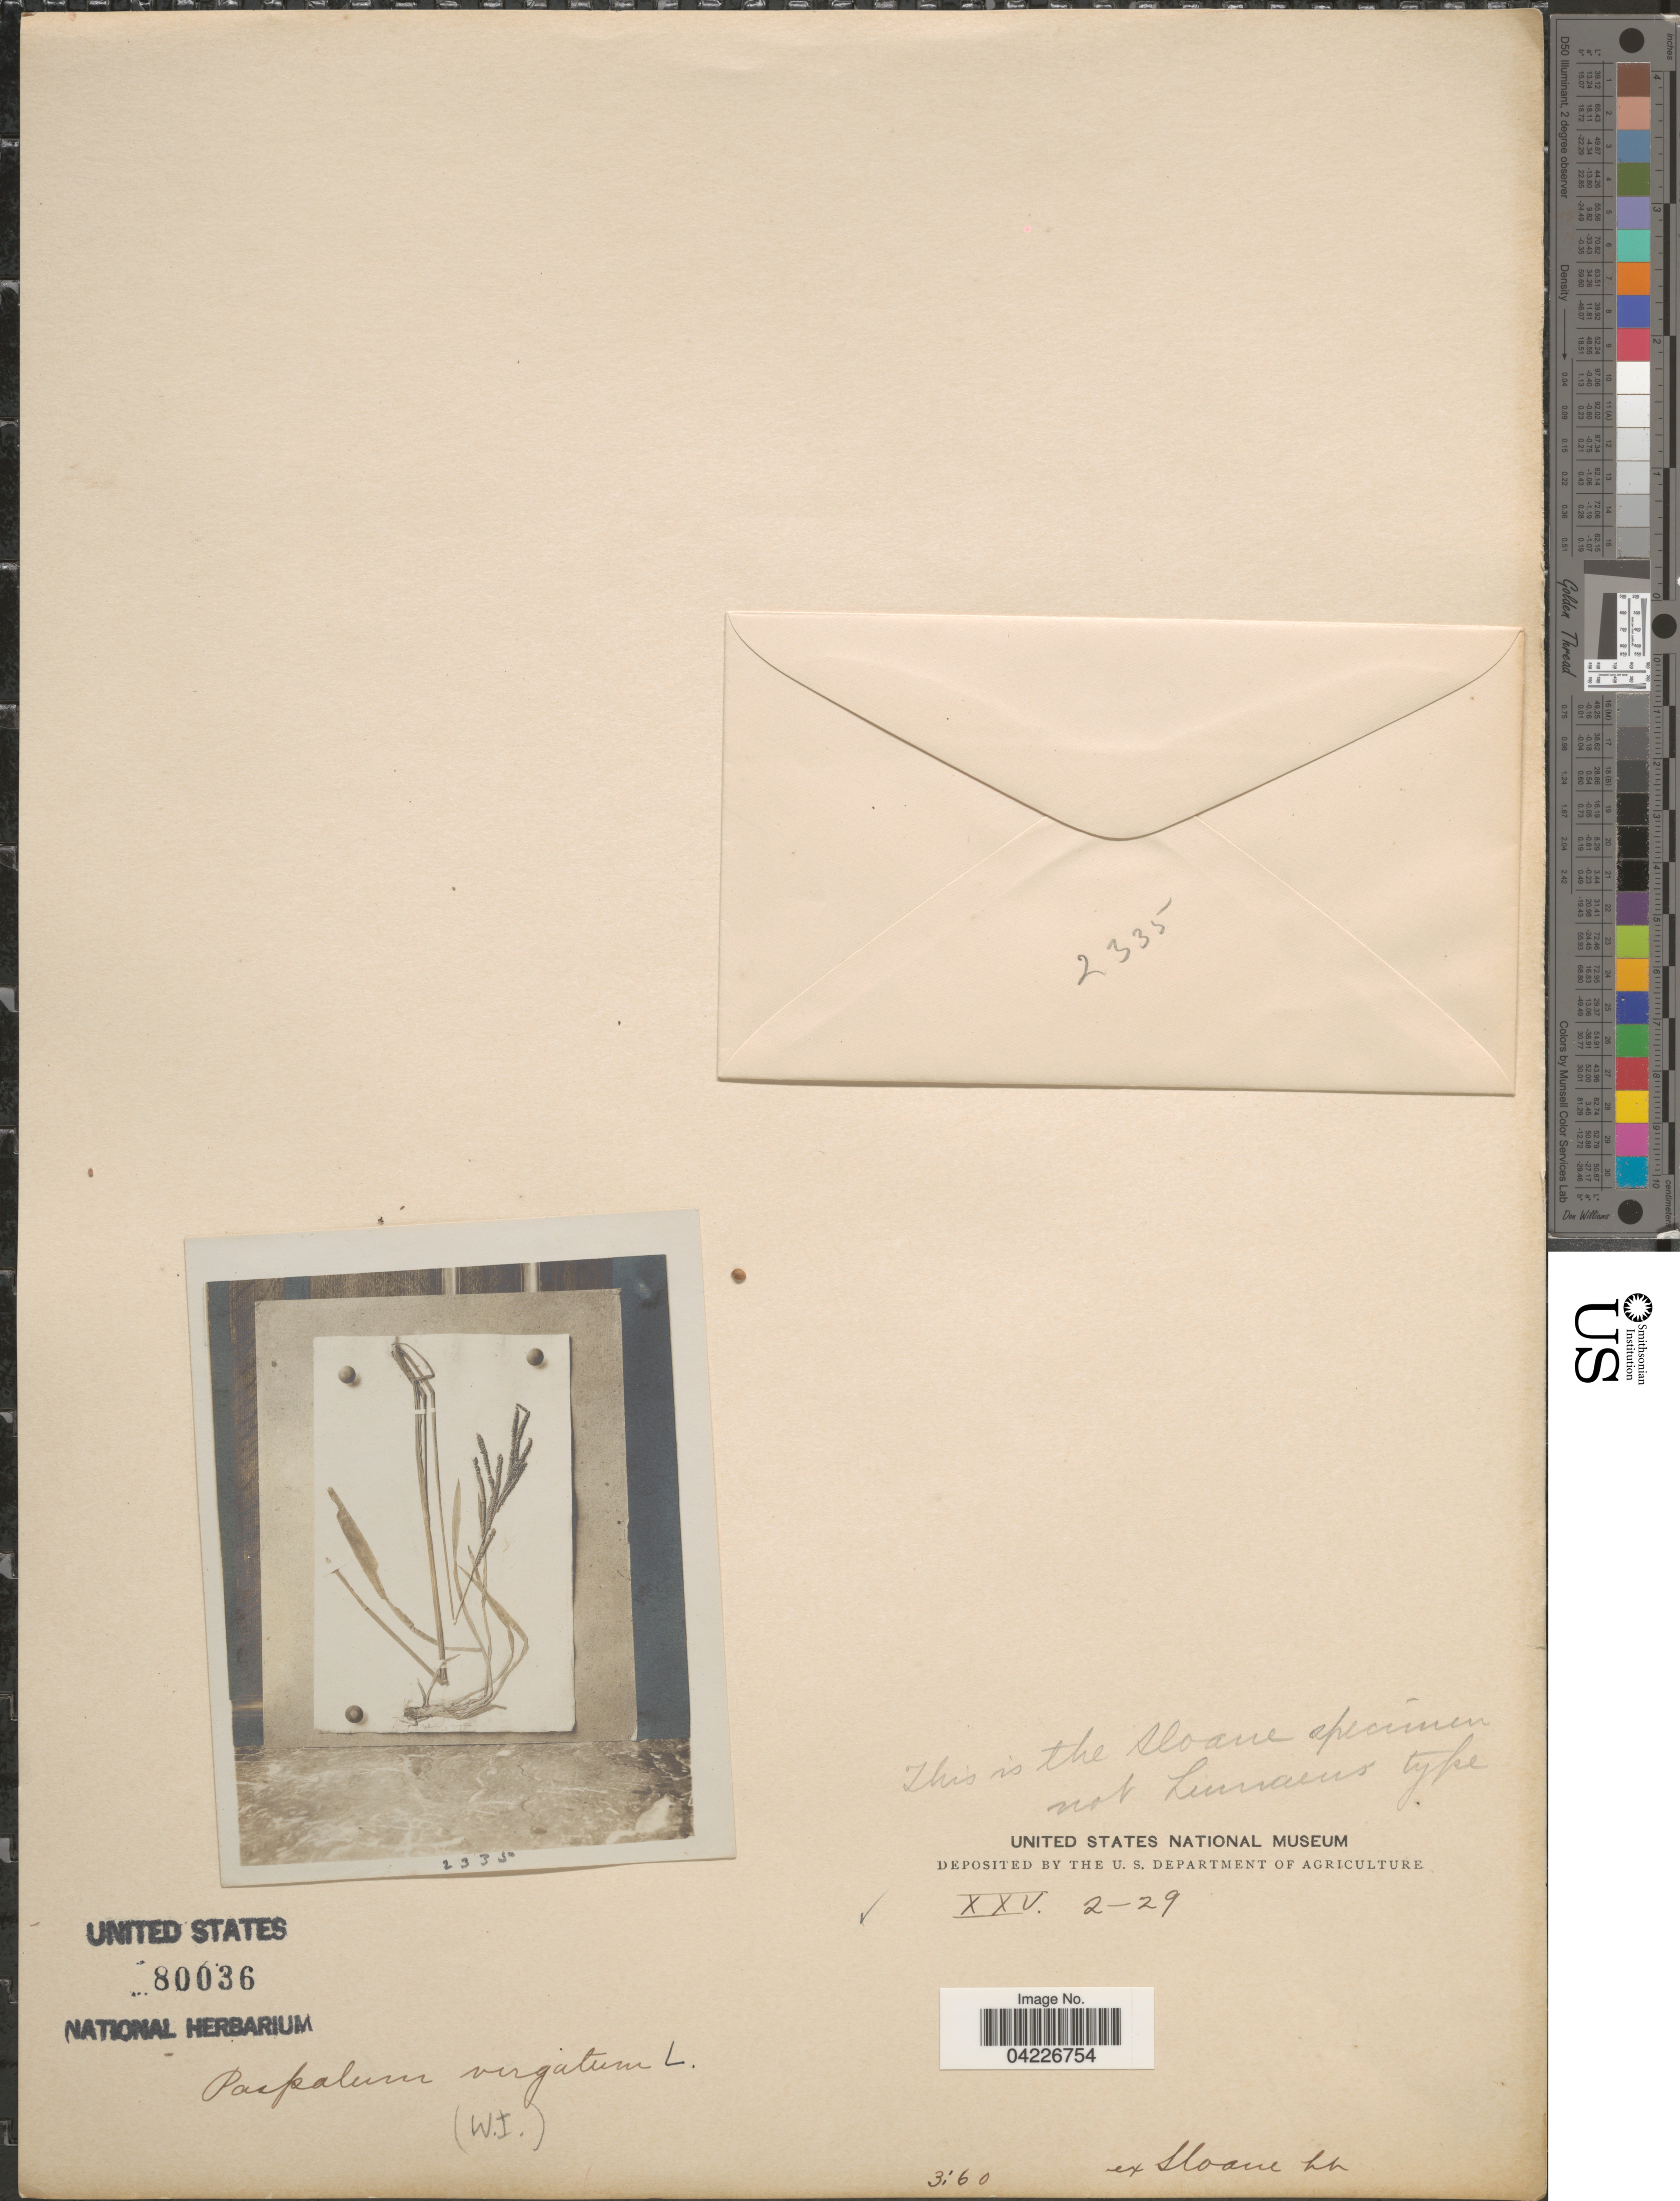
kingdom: Plantae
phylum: Tracheophyta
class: Liliopsida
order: Poales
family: Poaceae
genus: Paspalum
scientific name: Paspalum virgatum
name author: L.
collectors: Ex herb. Sloane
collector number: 2335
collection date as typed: Transcribed d/m/y: 25/2/29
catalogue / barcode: US 80036